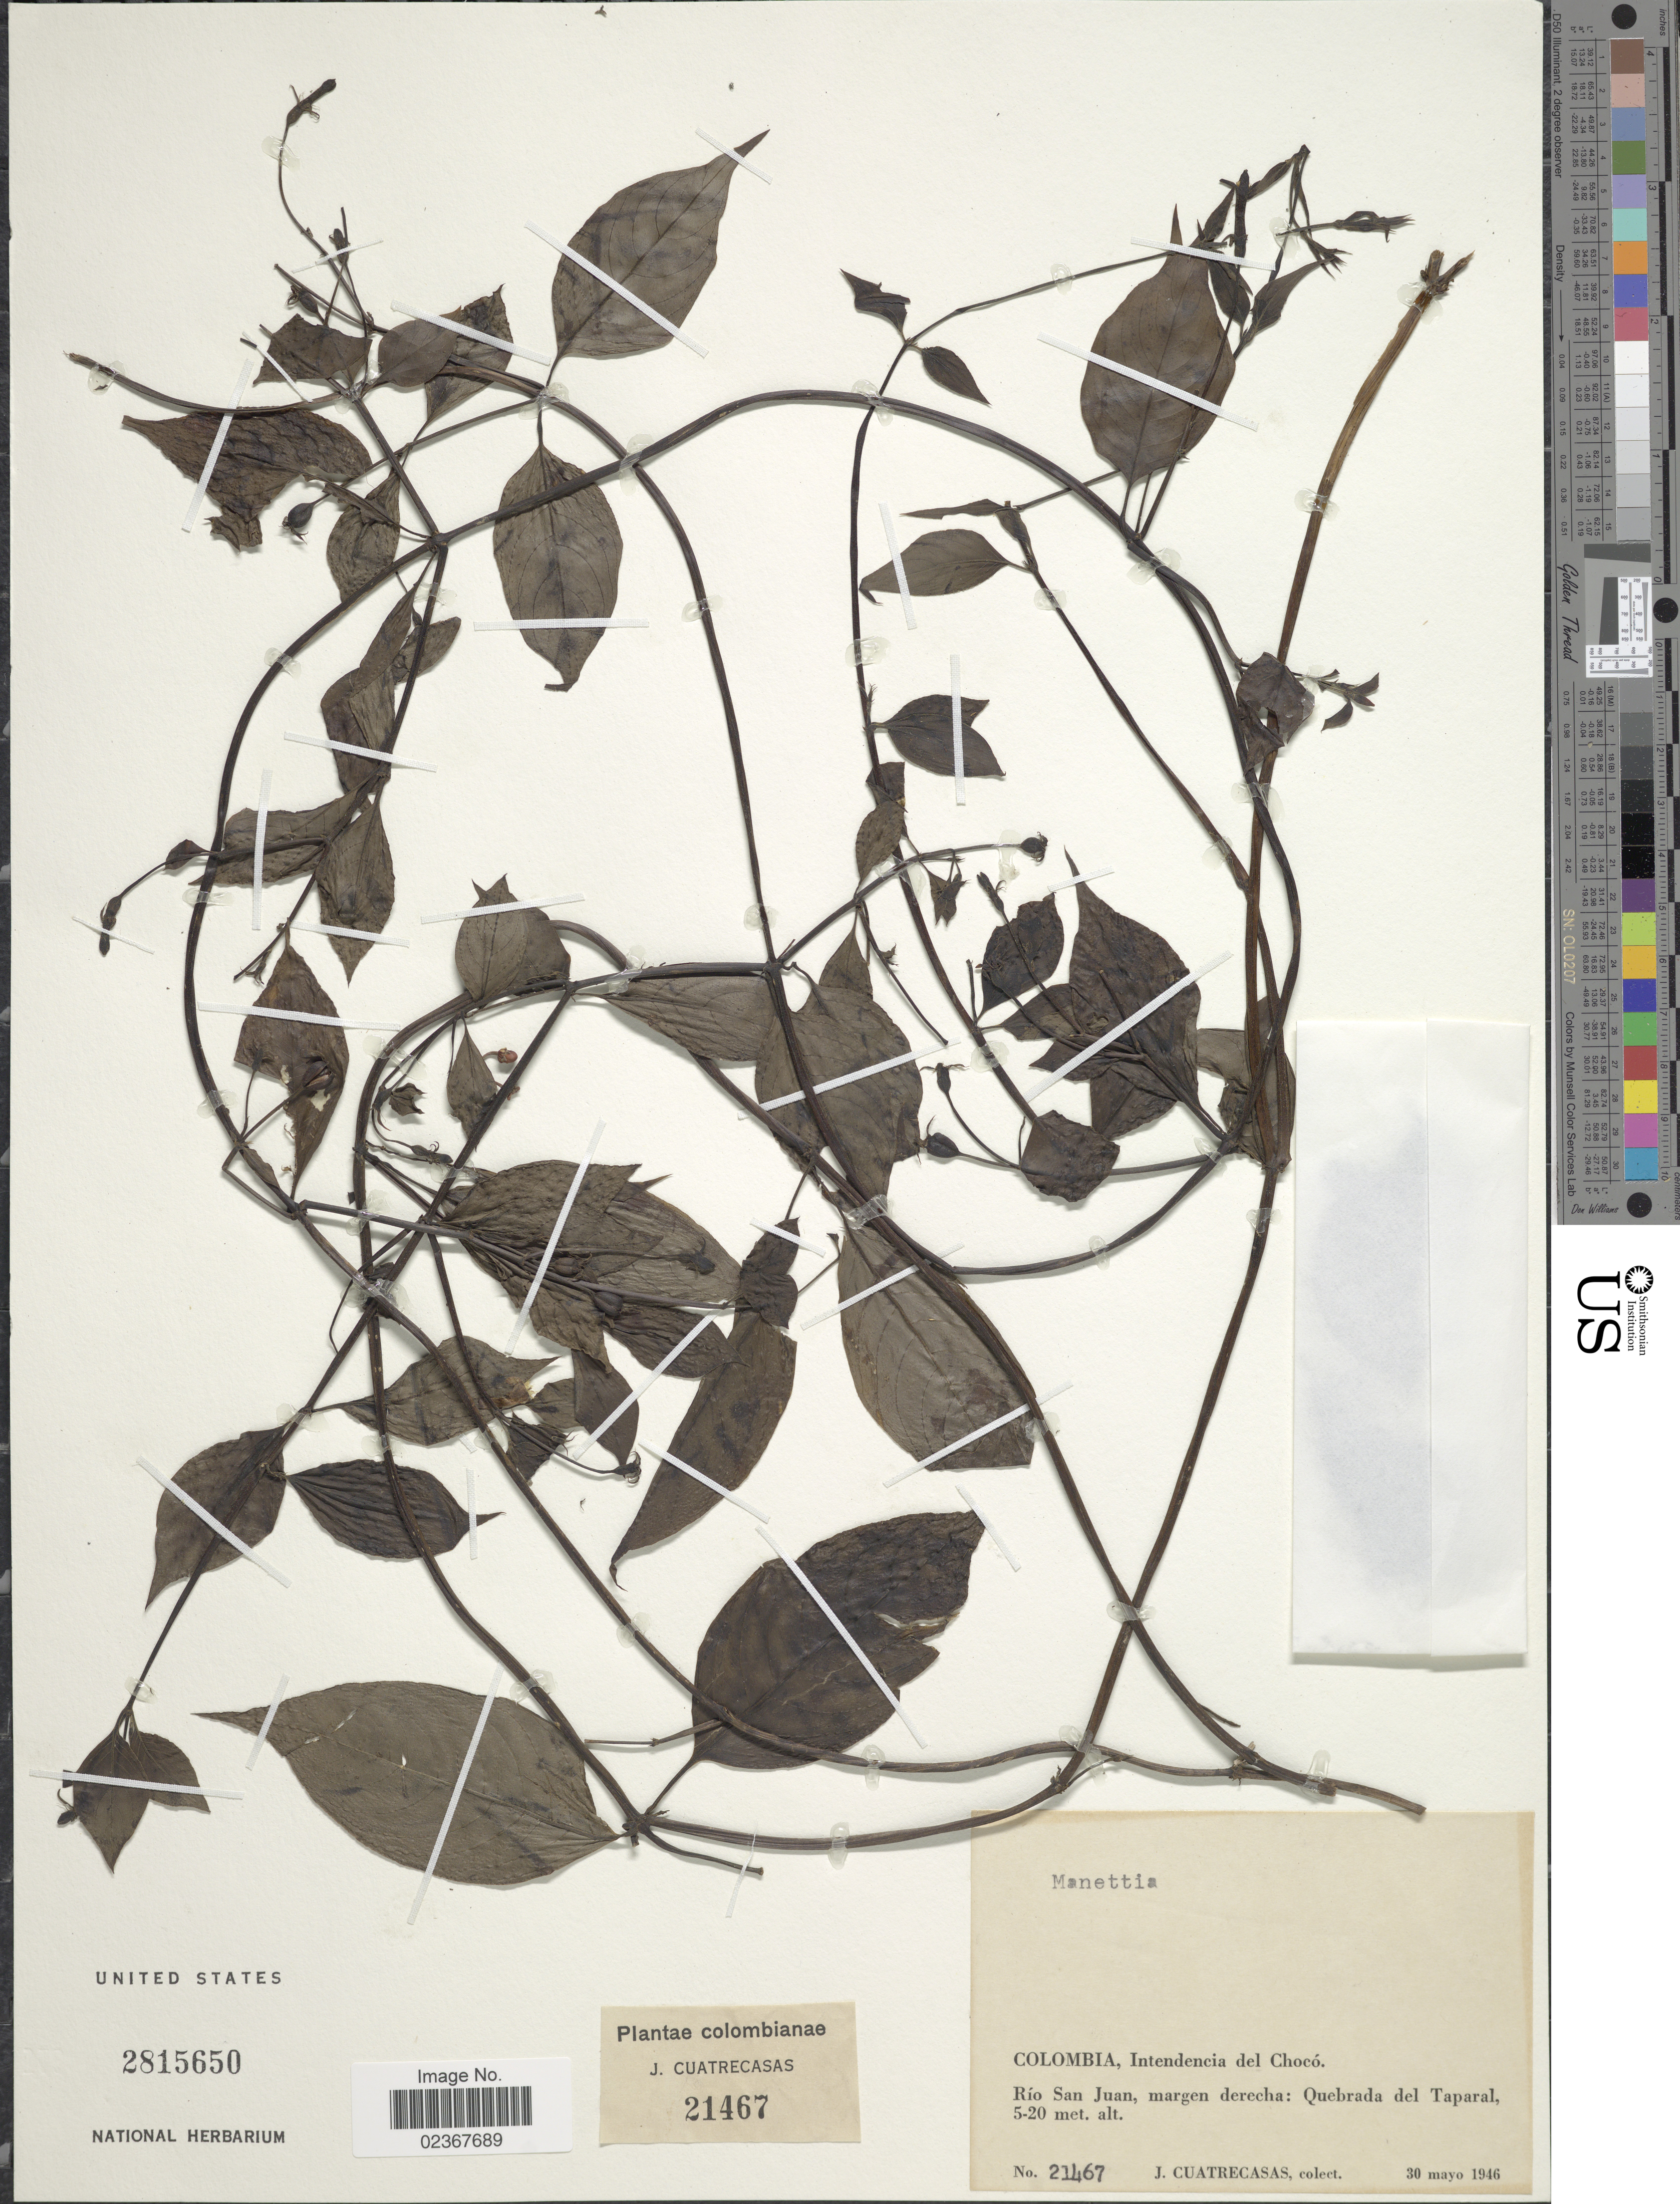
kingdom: Plantae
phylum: Tracheophyta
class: Magnoliopsida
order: Gentianales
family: Rubiaceae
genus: Manettia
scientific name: Manettia sp.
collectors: J. Cuatrecasas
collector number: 21467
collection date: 1946-05-30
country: Colombia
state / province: Chocó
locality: Intendencia del Chocó, Río San Juan, margen derecha: Quebrada del Taparal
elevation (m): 5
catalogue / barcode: US 2815650